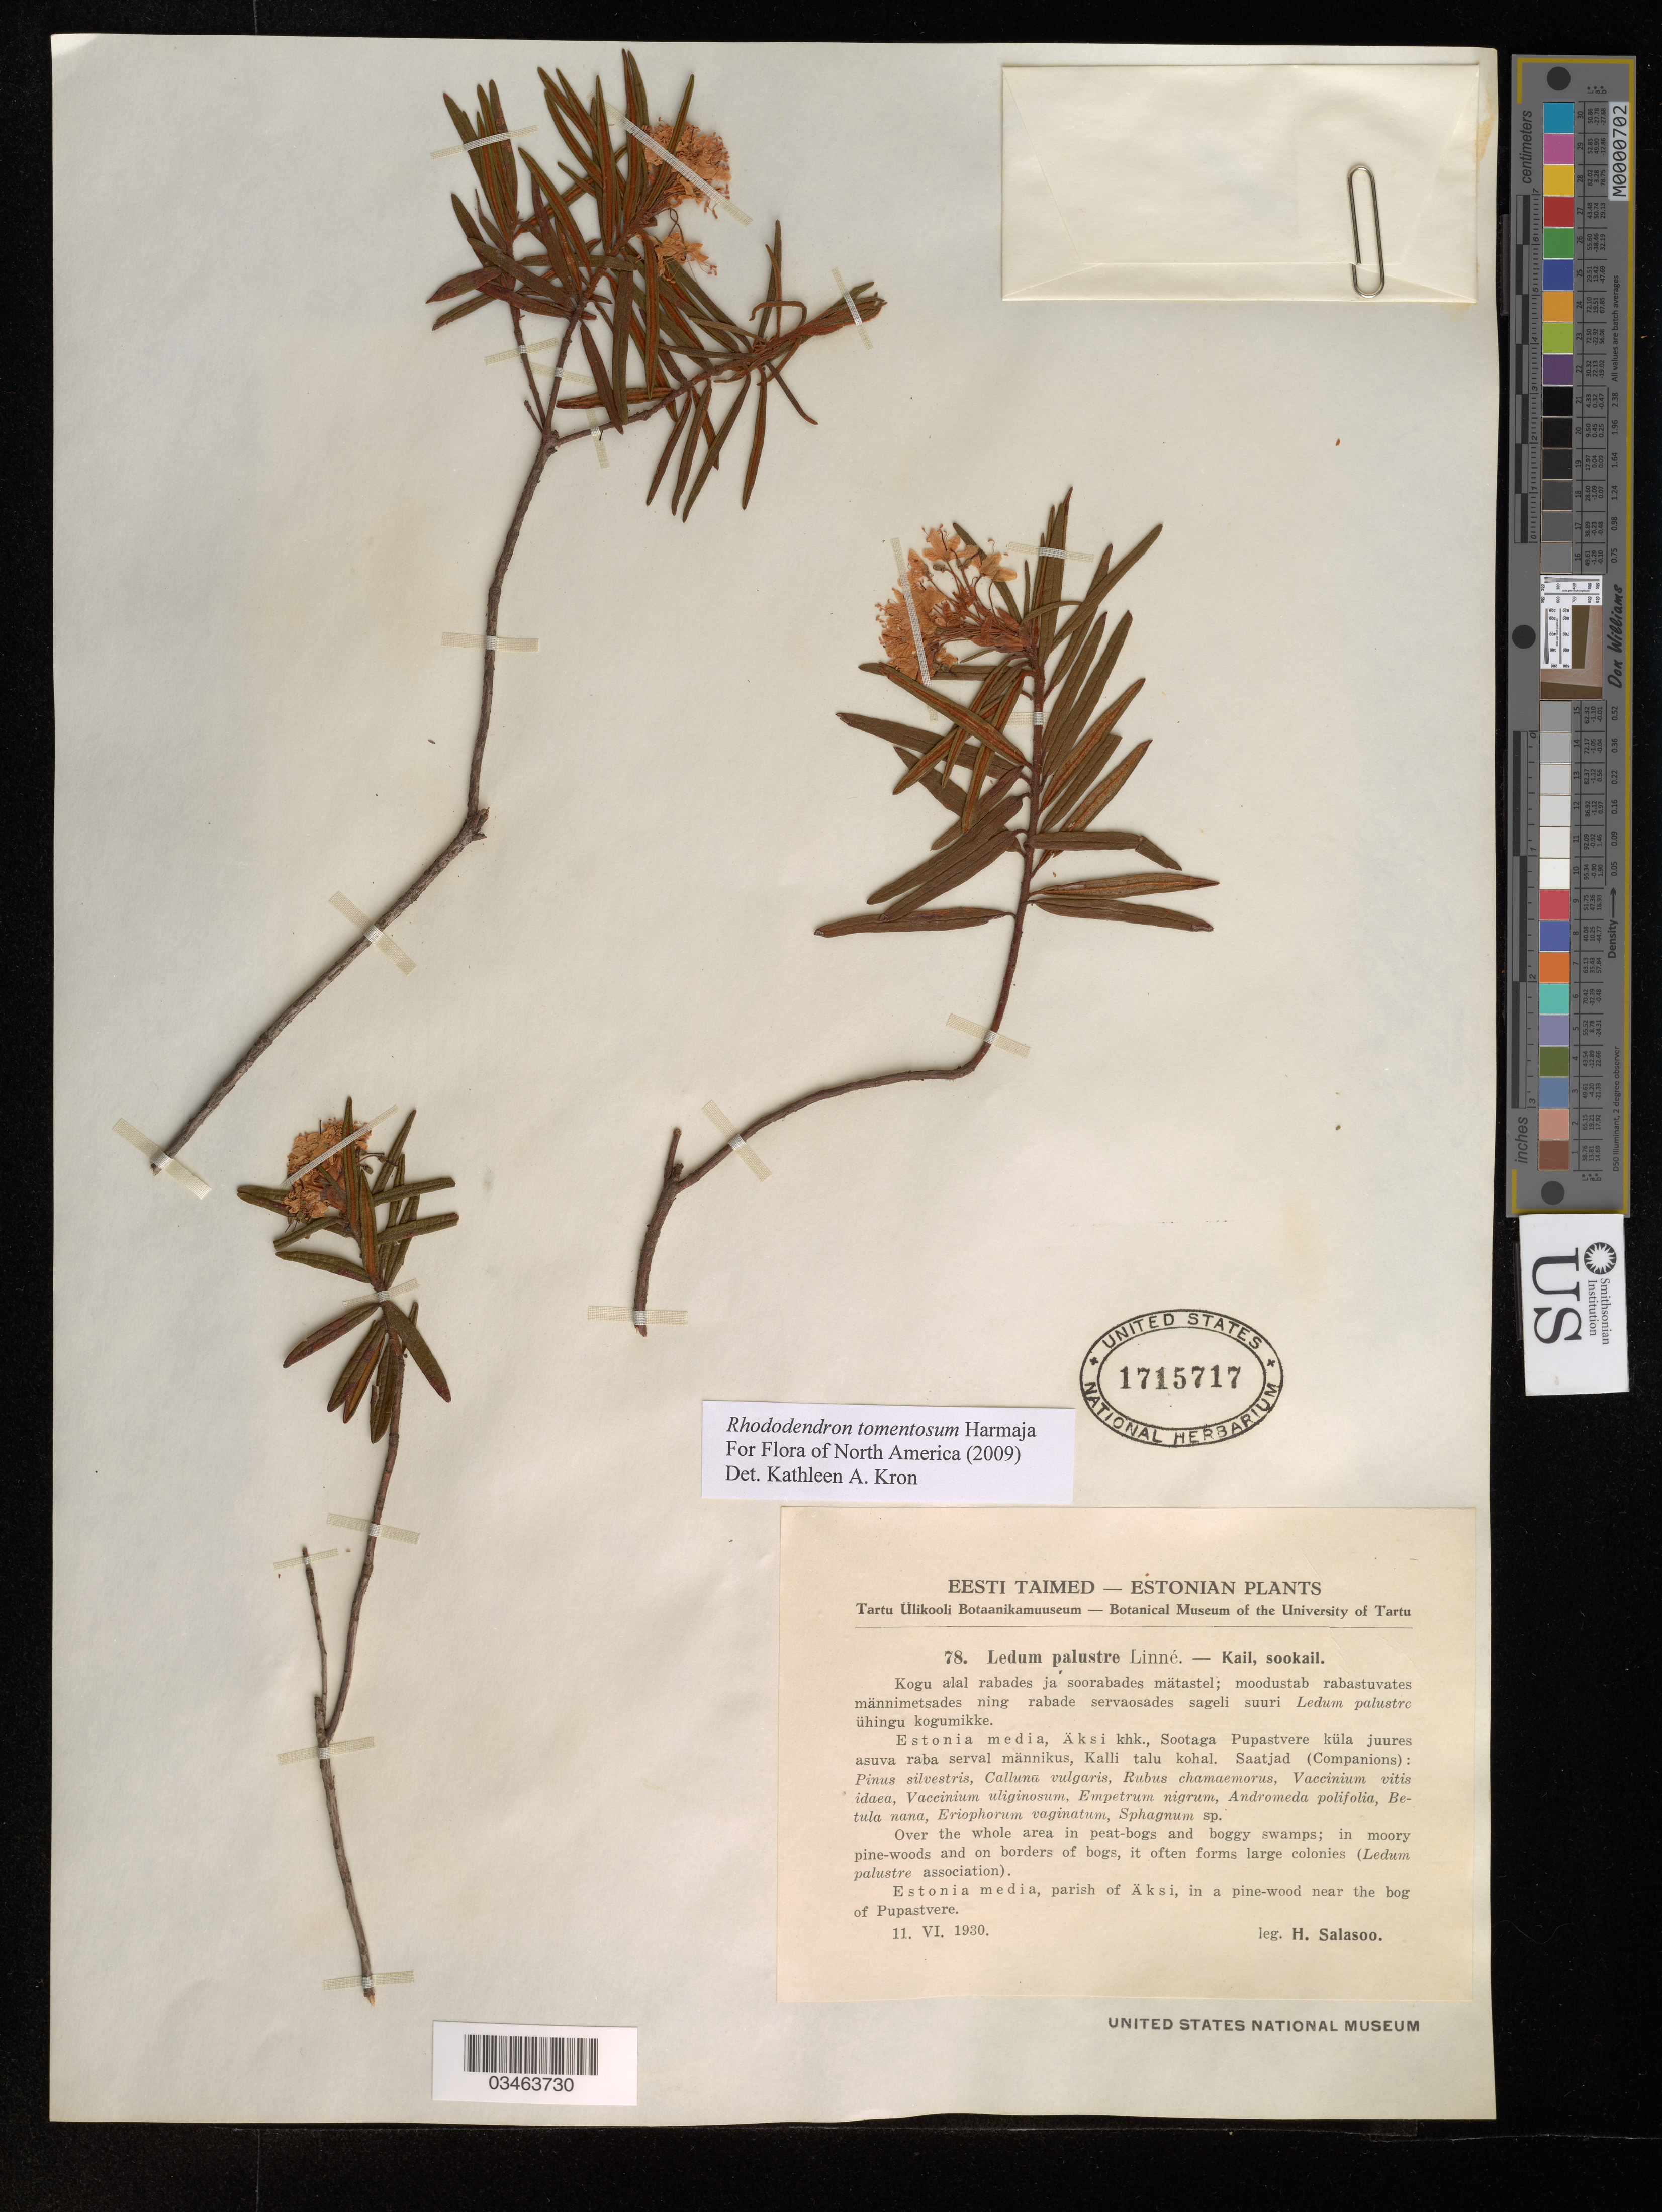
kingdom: Plantae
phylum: Tracheophyta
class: Magnoliopsida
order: Ericales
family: Ericaceae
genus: Rhododendron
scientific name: Rhododendron tomentosum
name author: Harmaja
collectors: H. Salasoo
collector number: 78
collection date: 1930-06-11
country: Estonia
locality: Estonia media, parish of Aksi, in a pine-wood near the bog of Pupastvere.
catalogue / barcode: US 1715717